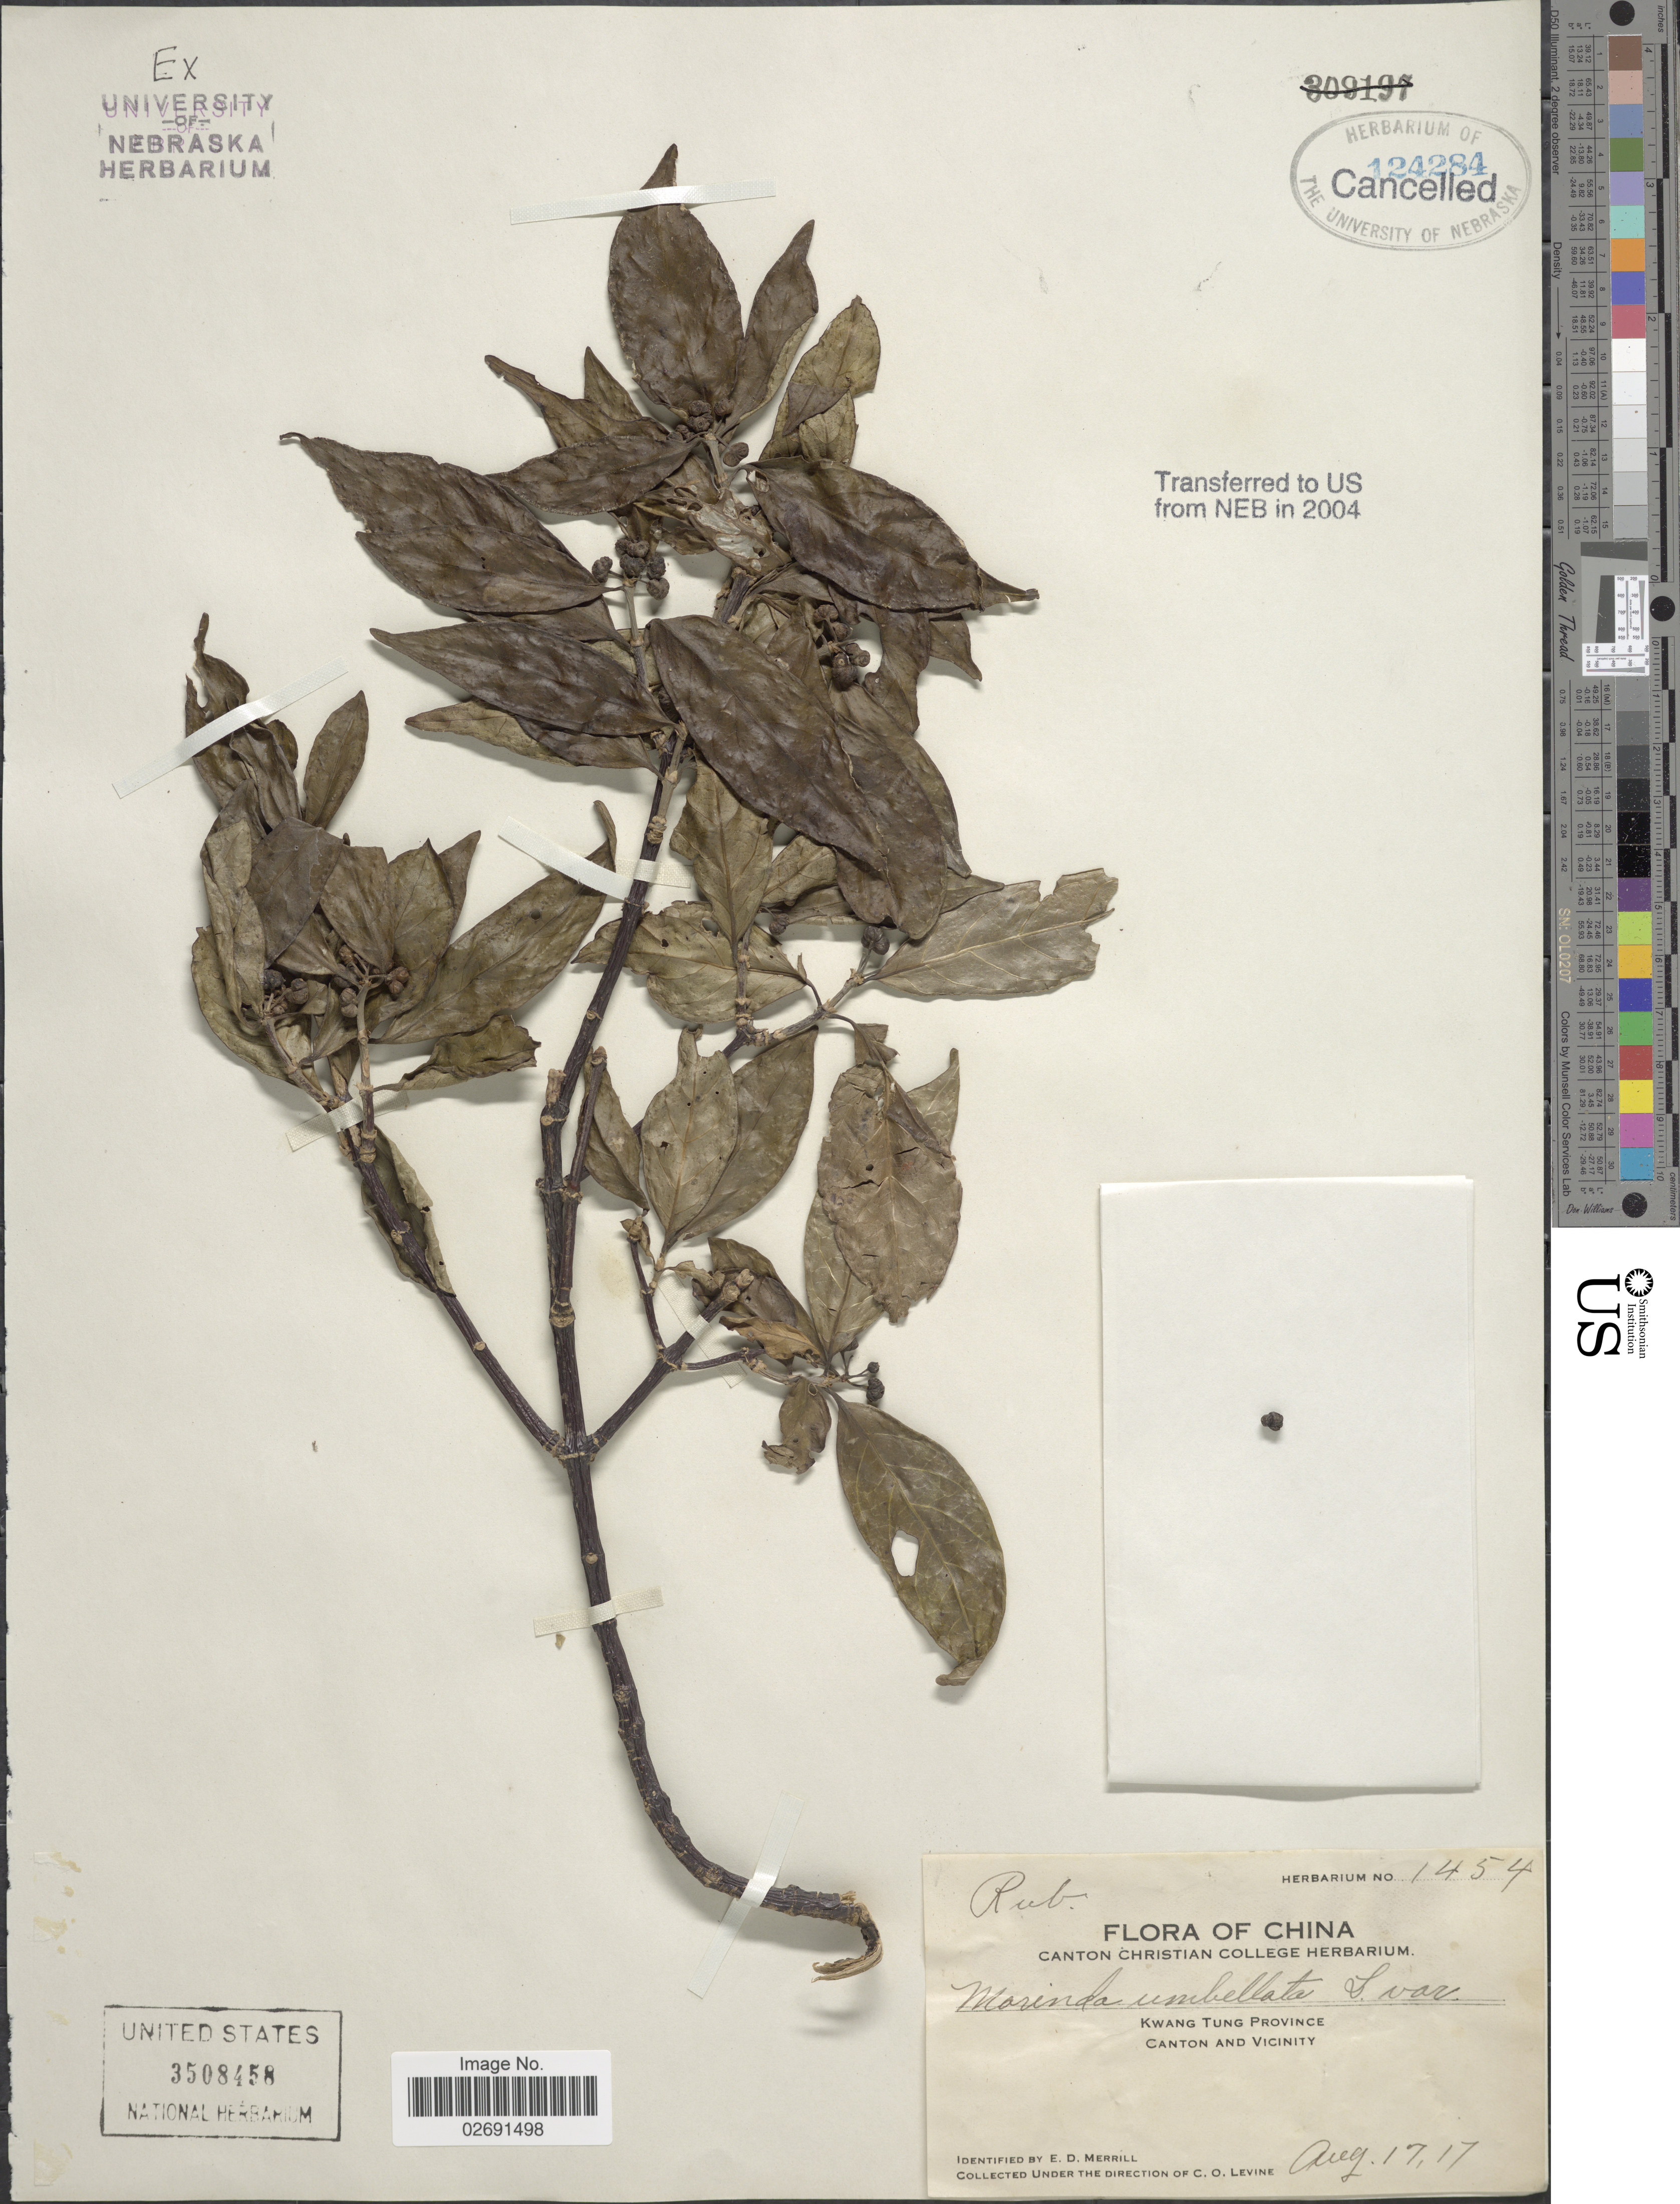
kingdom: Plantae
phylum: Tracheophyta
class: Magnoliopsida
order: Gentianales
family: Rubiaceae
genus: Gynochthodes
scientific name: Gynochthodes umbellata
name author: (L.) Razafim. & B. Bremer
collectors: C. O. Levine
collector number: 1454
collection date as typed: Transcribed d/m/y: 17/8/17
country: China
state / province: Guangdong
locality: Kwang Tung Province, Canton and Vicinity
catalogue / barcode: US 3508458